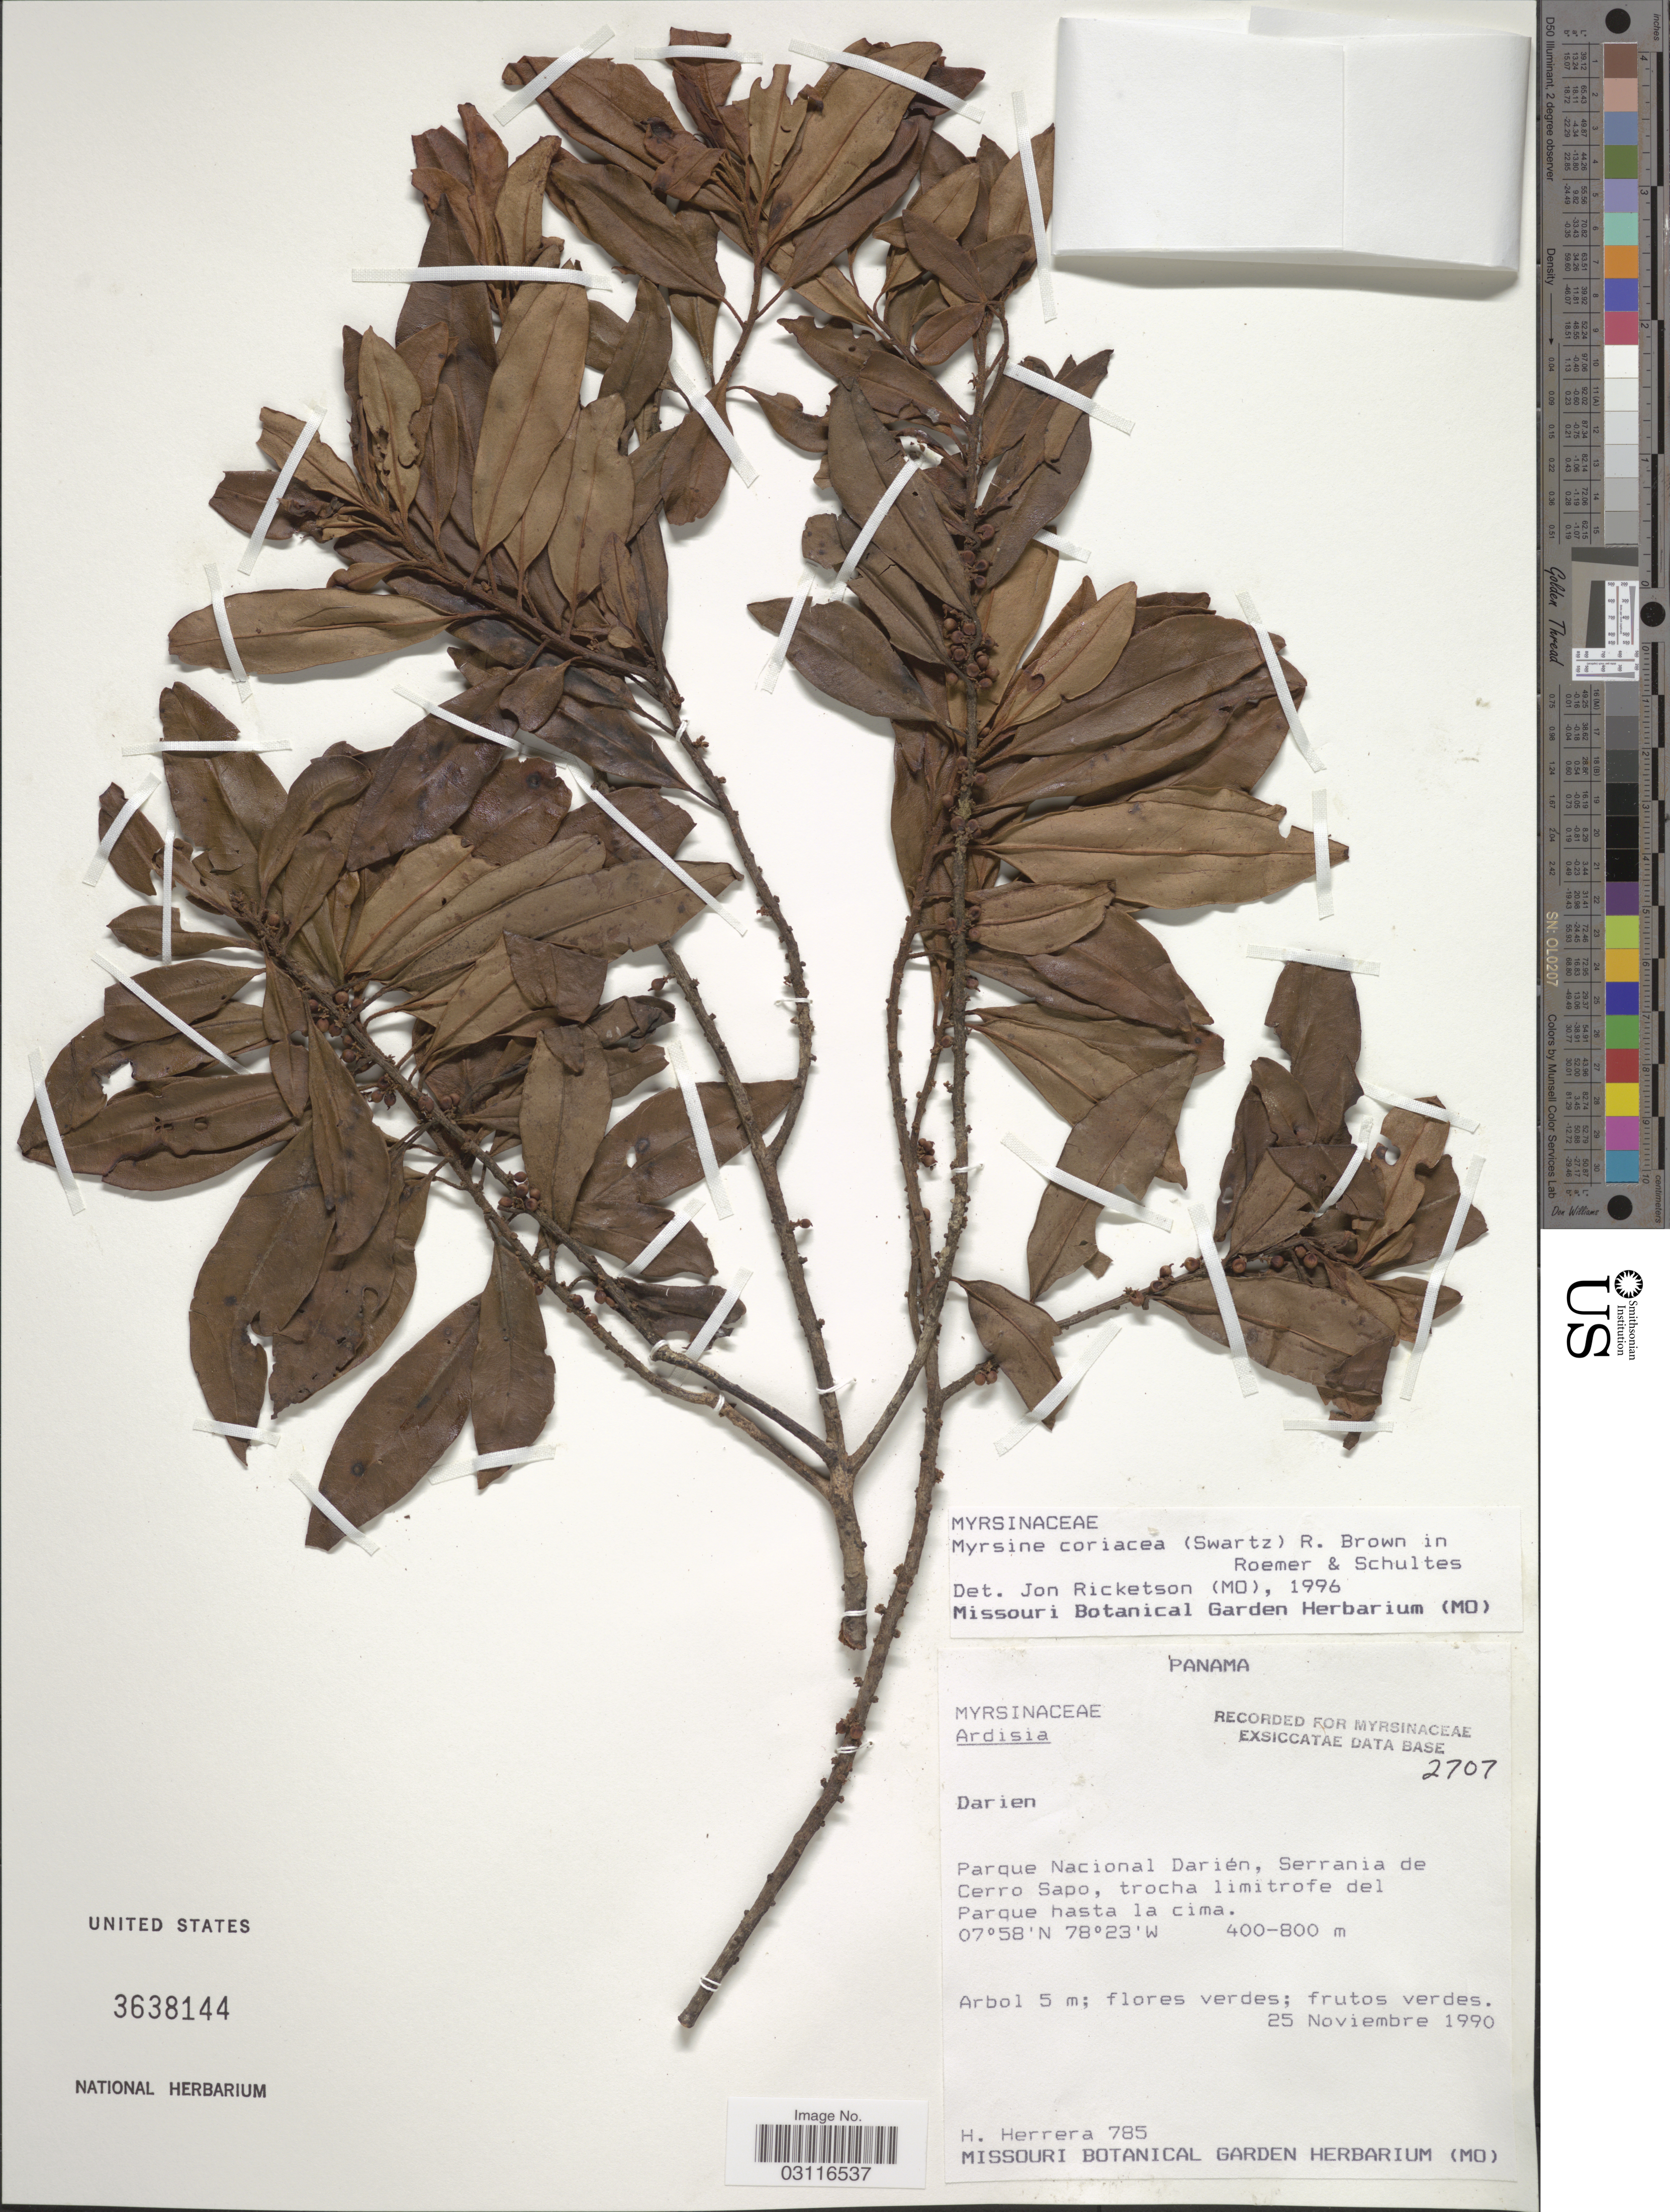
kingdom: Plantae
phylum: Tracheophyta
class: Magnoliopsida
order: Ericales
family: Primulaceae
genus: Myrsine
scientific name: Myrsine coriacea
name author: (Sw.) R. Br. ex Roem. & Schult.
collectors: H. Herrera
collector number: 785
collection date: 1990-11-25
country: Panama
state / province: Darién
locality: Parque Nacional Darién, Serrania de Cerro Sapo, trocha limitrofe del Parque hasta la cima.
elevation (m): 400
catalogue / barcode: US 3638144